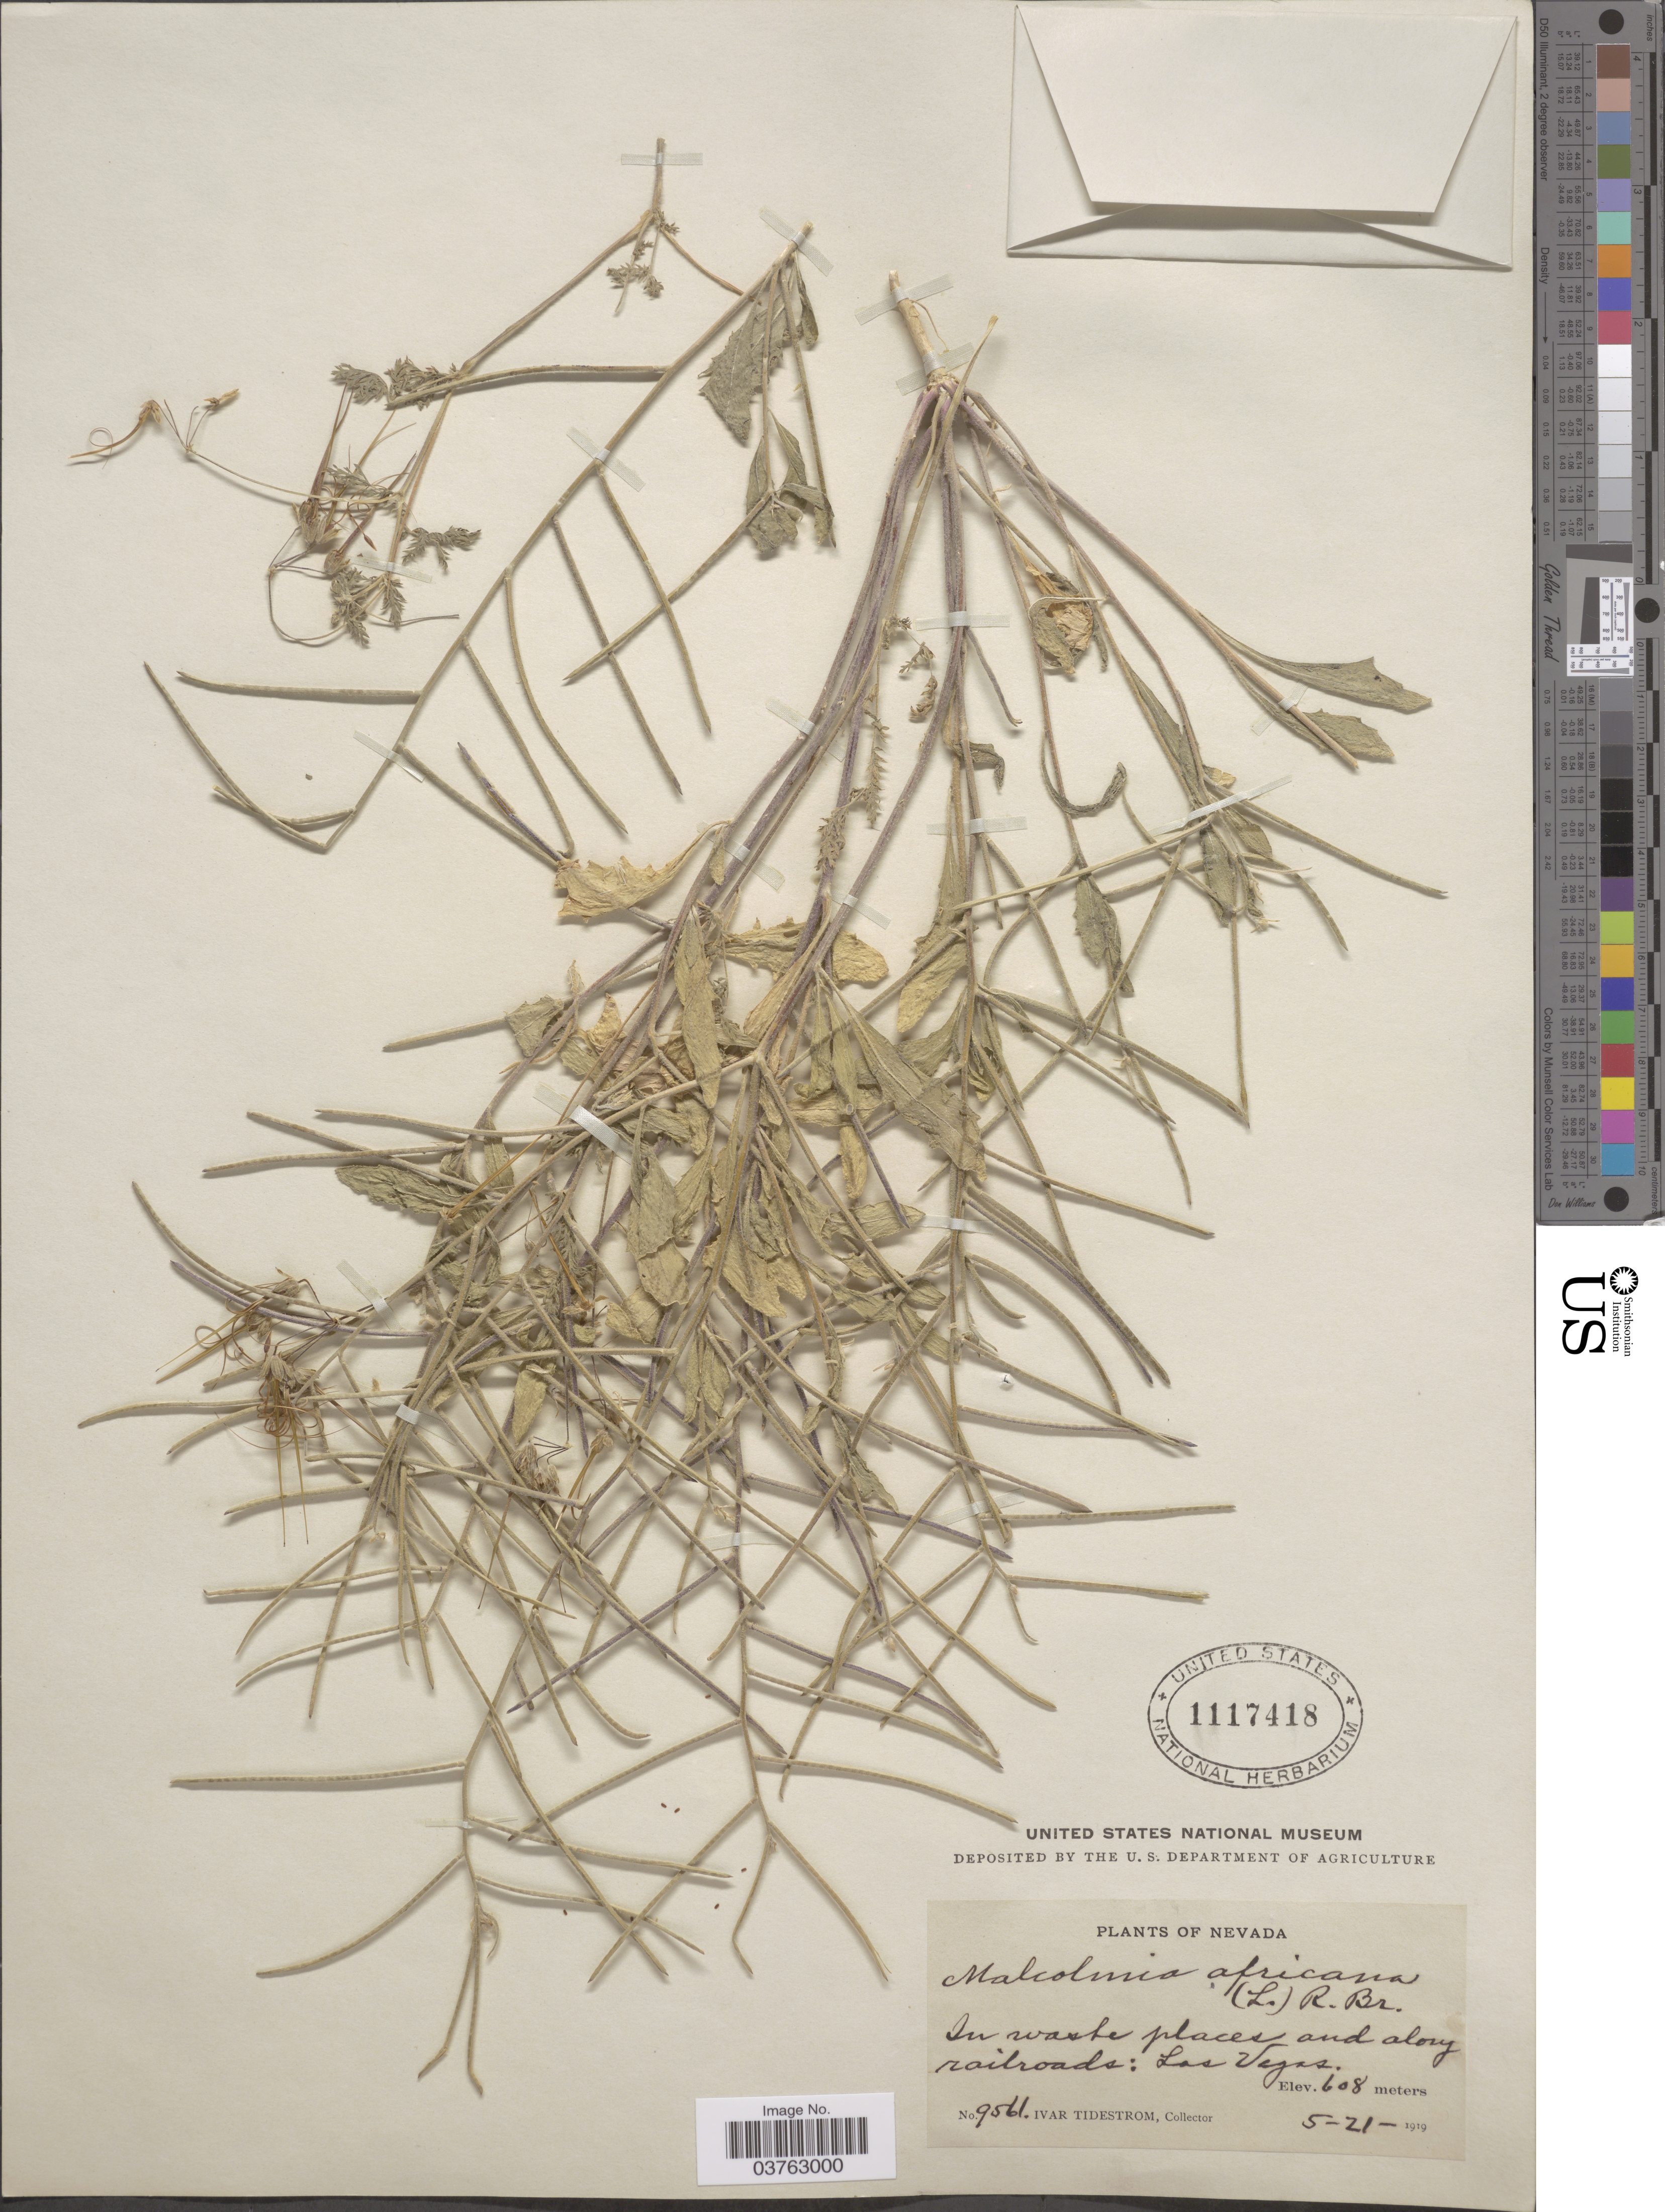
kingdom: Plantae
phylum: Tracheophyta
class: Magnoliopsida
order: Brassicales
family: Brassicaceae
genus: Malcolmia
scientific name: Malcolmia africana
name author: (L.) W.T. Aiton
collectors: I. F. Tidestrom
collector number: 9561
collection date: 1919-05-21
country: United States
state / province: Nevada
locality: In waste places and along railroads: Las Vegas.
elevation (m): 608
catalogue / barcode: US 1117418